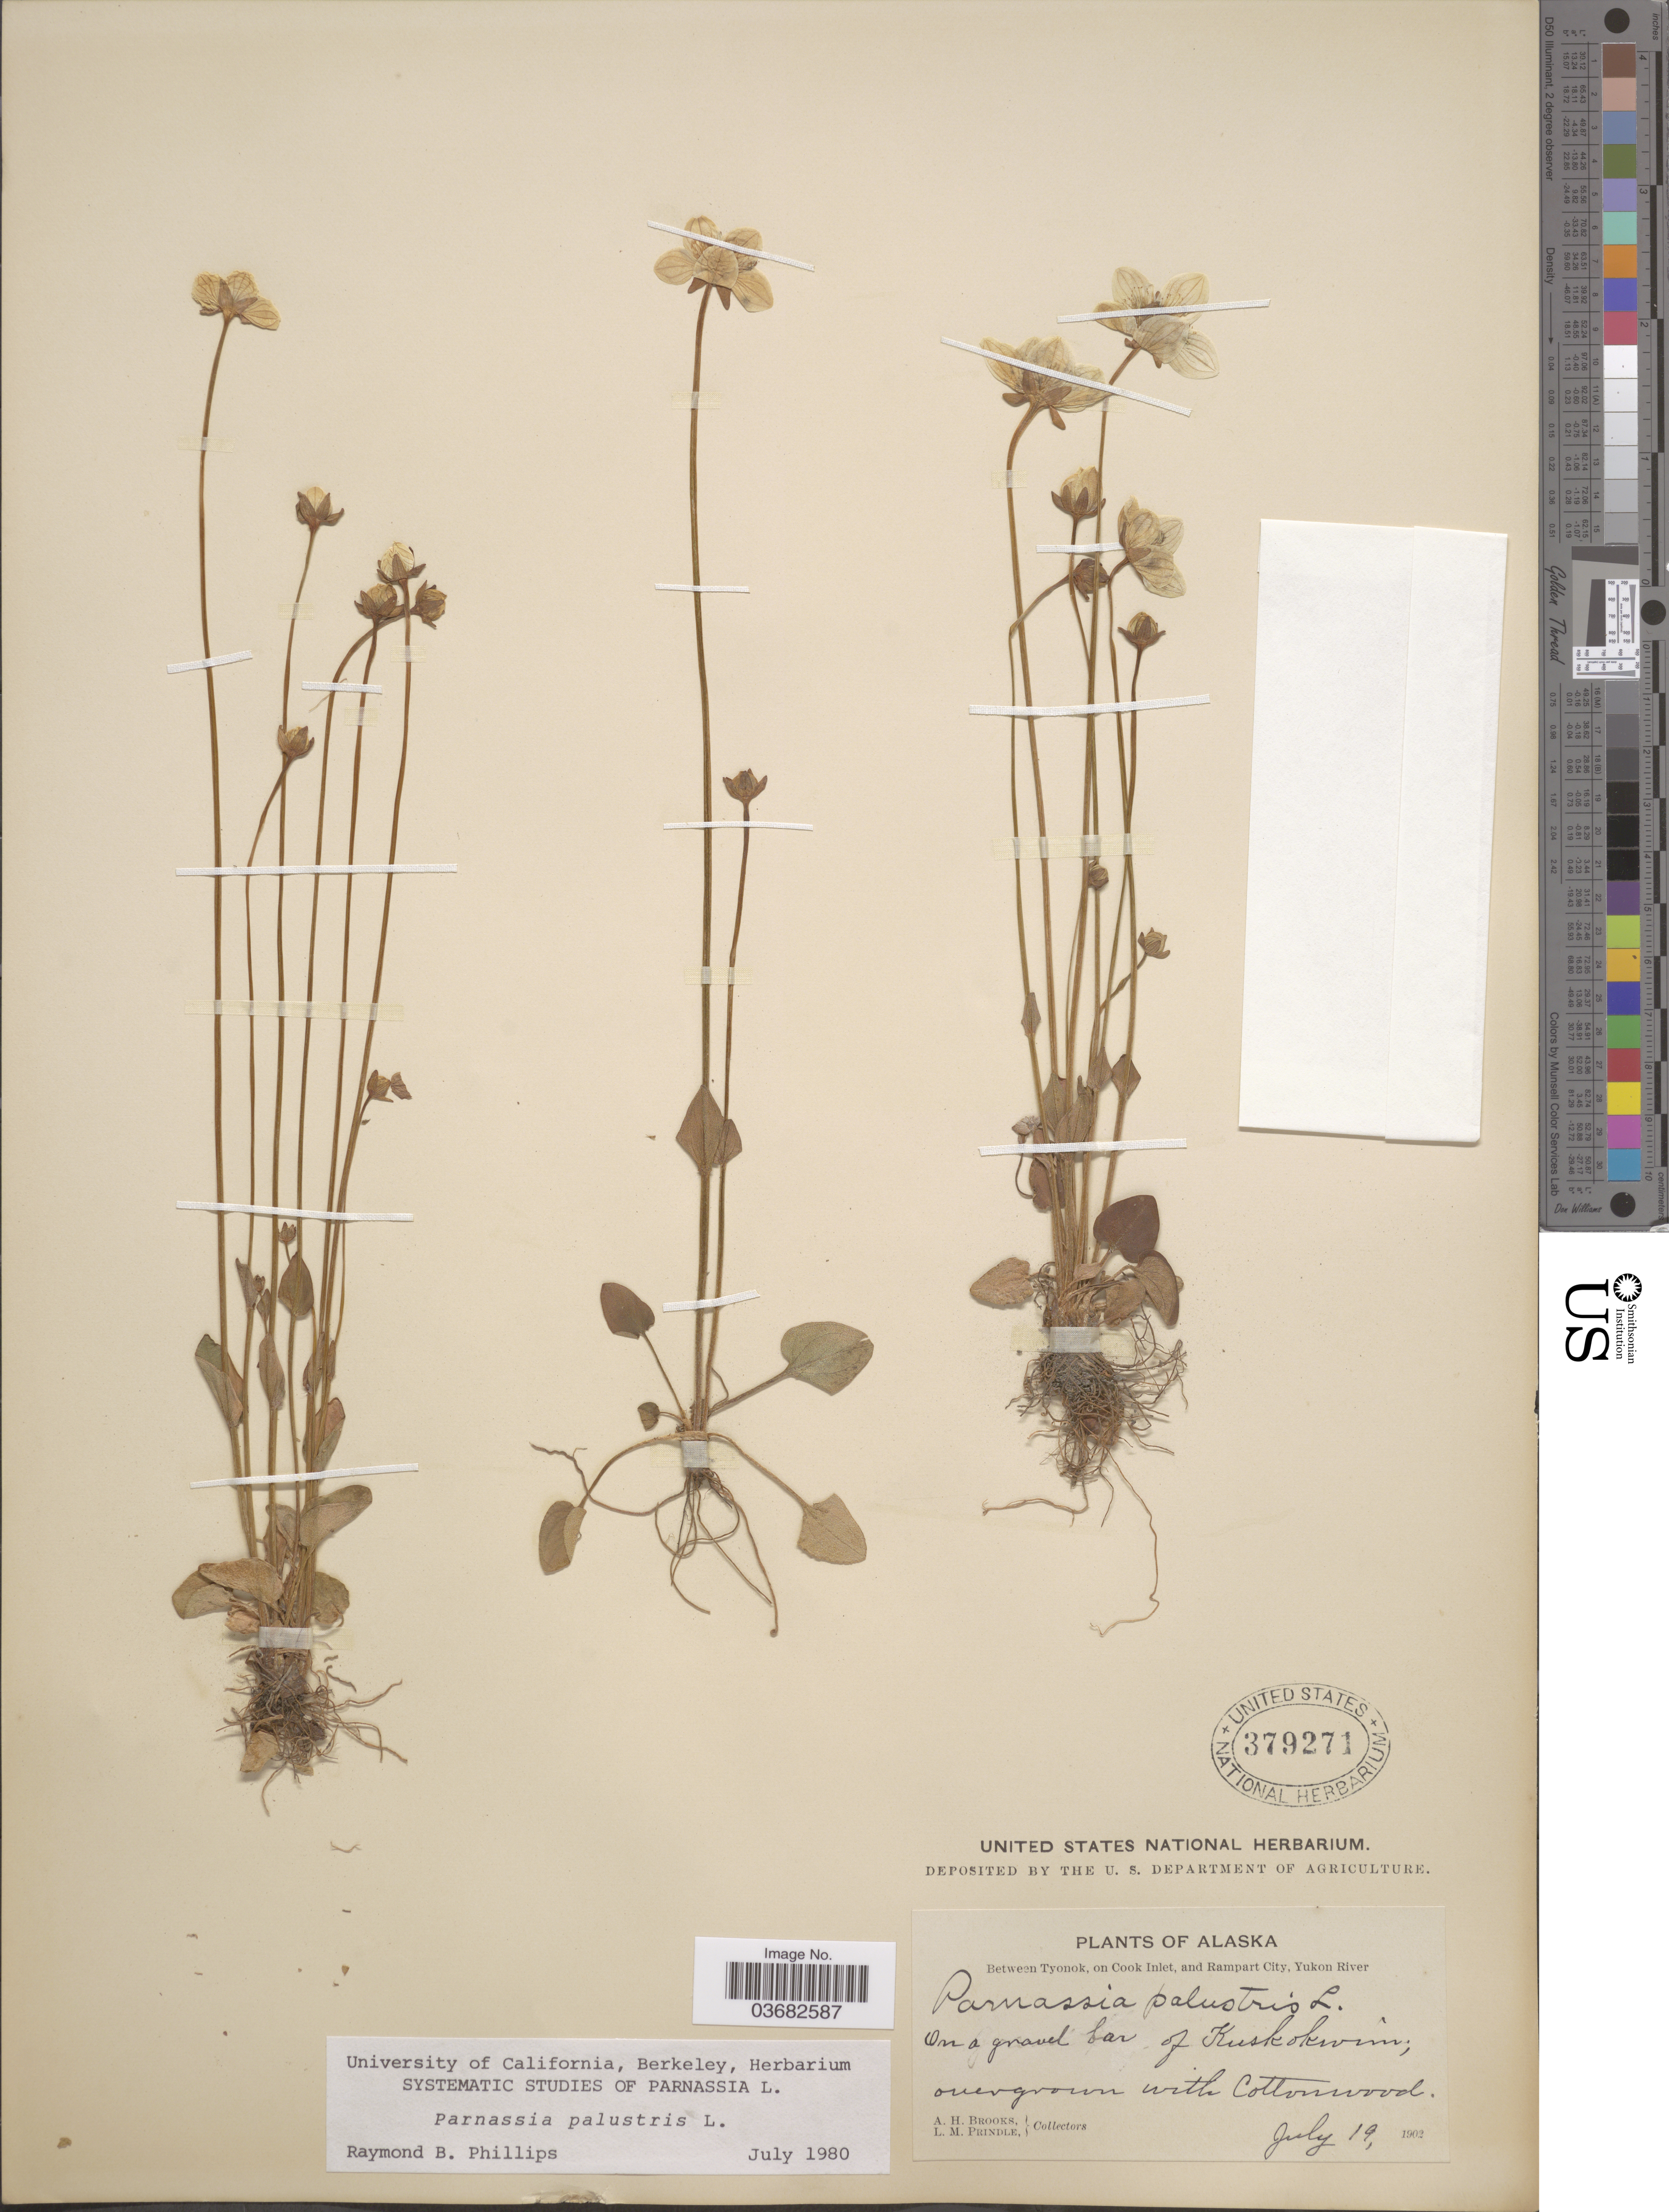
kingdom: Plantae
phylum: Tracheophyta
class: Magnoliopsida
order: Celastrales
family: Parnassiaceae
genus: Parnassia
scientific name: Parnassia palustris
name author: L.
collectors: A. Brooks & L. Prindle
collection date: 1902-07-19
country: United States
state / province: Alaska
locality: Between Tyonok, on Cook Inlet, and Rampart City, Yukon River. On a gravel bar of Kuskokwim; overgrown with Cottonwood.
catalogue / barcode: US 379271